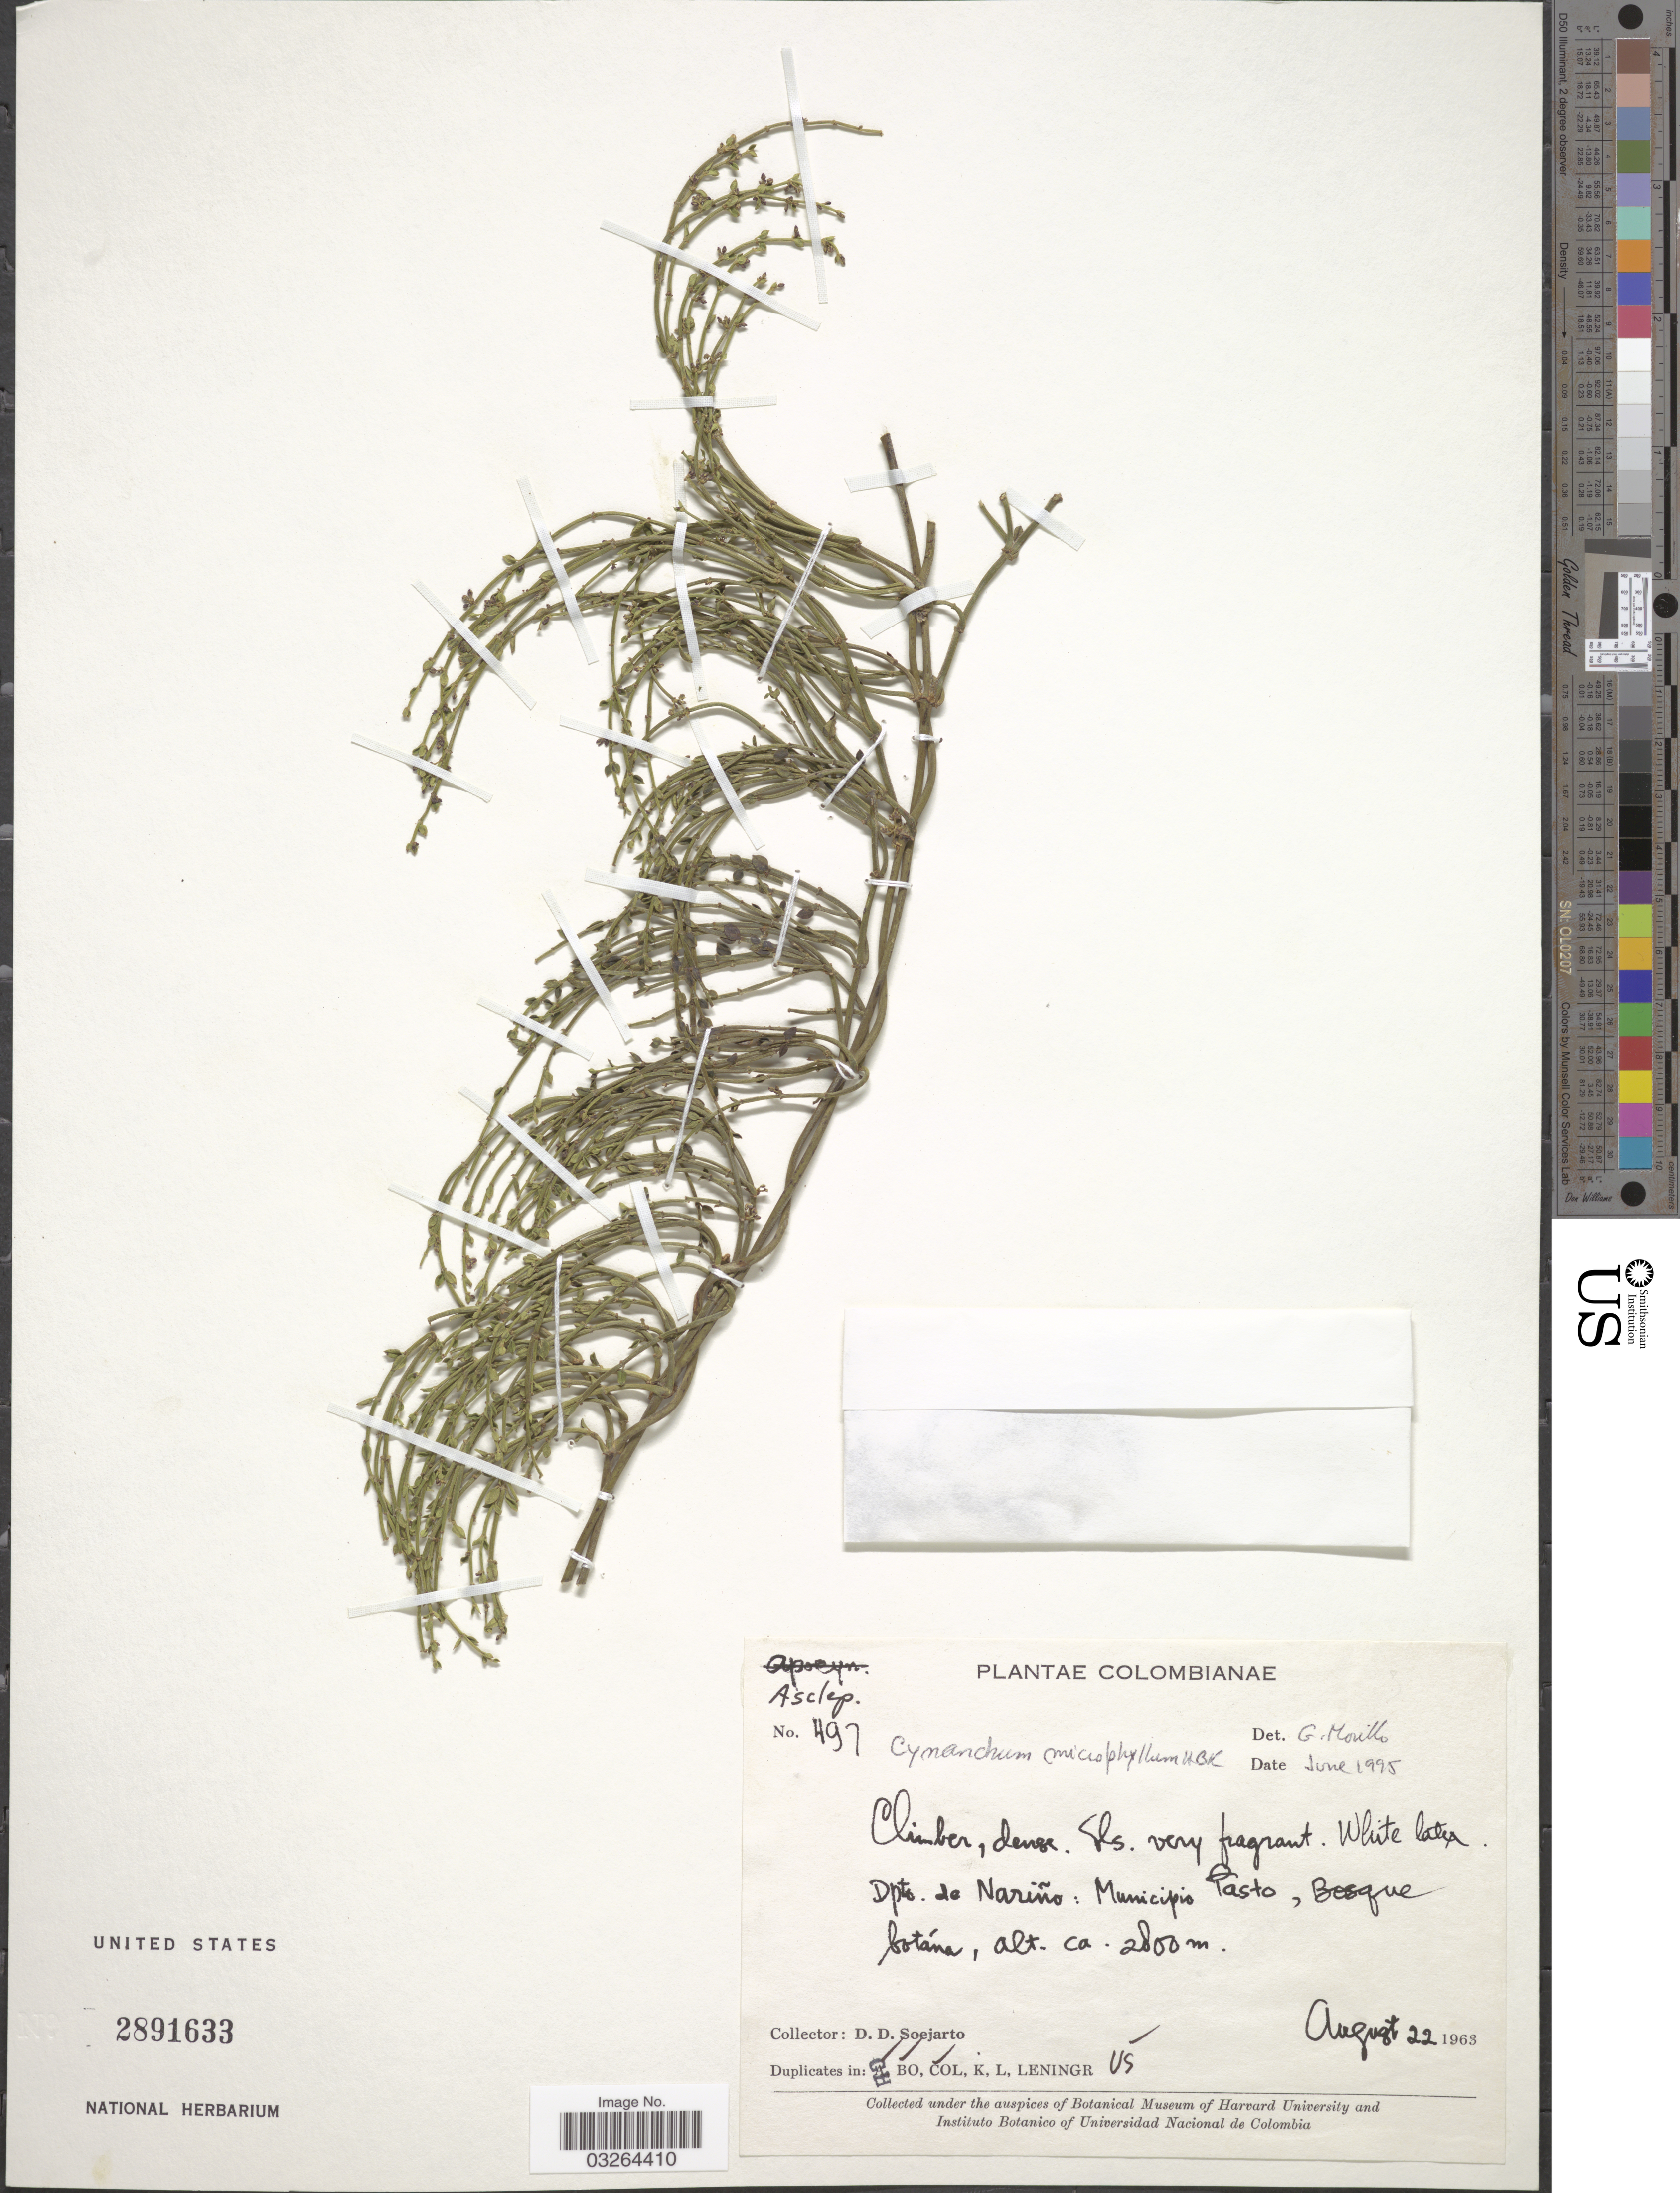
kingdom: Plantae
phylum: Tracheophyta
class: Magnoliopsida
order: Gentianales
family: Apocynaceae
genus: Scyphostelma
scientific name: Scyphostelma microphyllum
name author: (Kunth) Liede & Meve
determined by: Liede-Schumann, Sigrid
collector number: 497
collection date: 1963-08-22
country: Colombia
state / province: Nariño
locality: Dpto. de Nariño: Municipio Pasto, Bosque botána.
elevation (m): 2800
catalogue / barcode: US 2891633